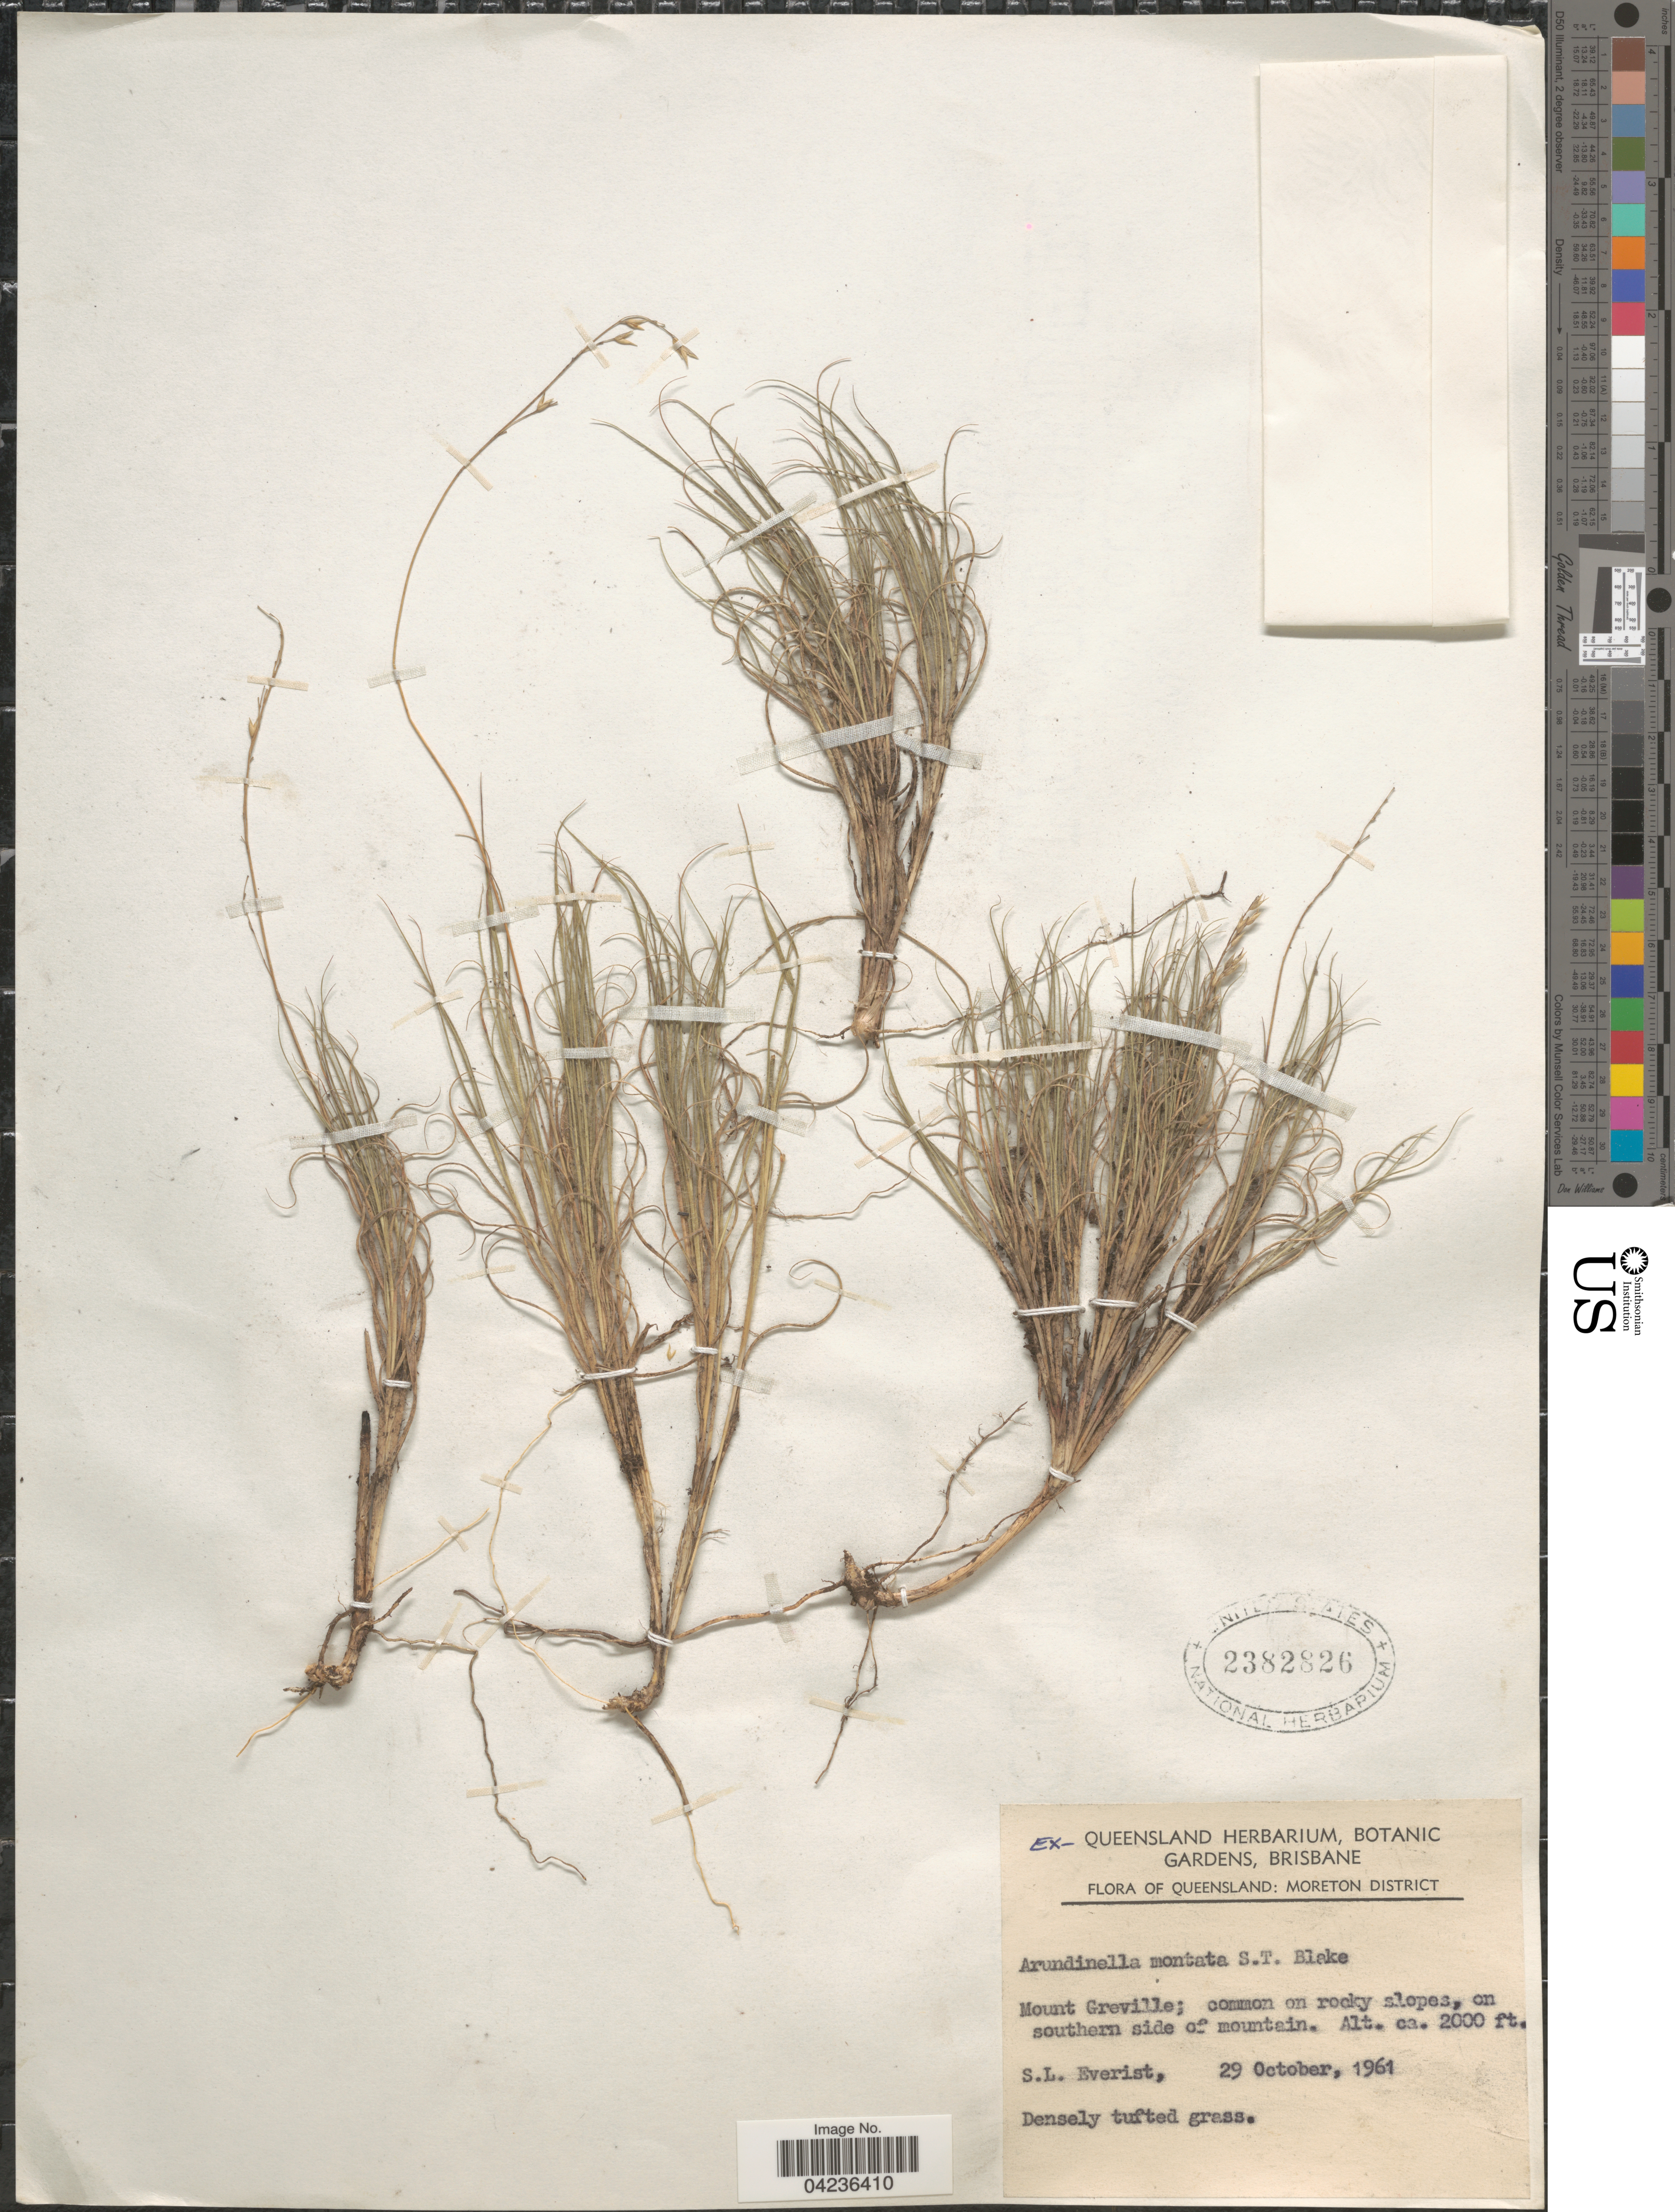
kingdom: Plantae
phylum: Tracheophyta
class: Liliopsida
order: Poales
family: Poaceae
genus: Arundinella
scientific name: Arundinella montana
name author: S.T. Blake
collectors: S. Everist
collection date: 1961-10-29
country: Australia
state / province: Queensland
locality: Moreton District. Mount Greville; common on rocky slopes, on southern side of mountain.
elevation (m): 610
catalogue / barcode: US 2382826